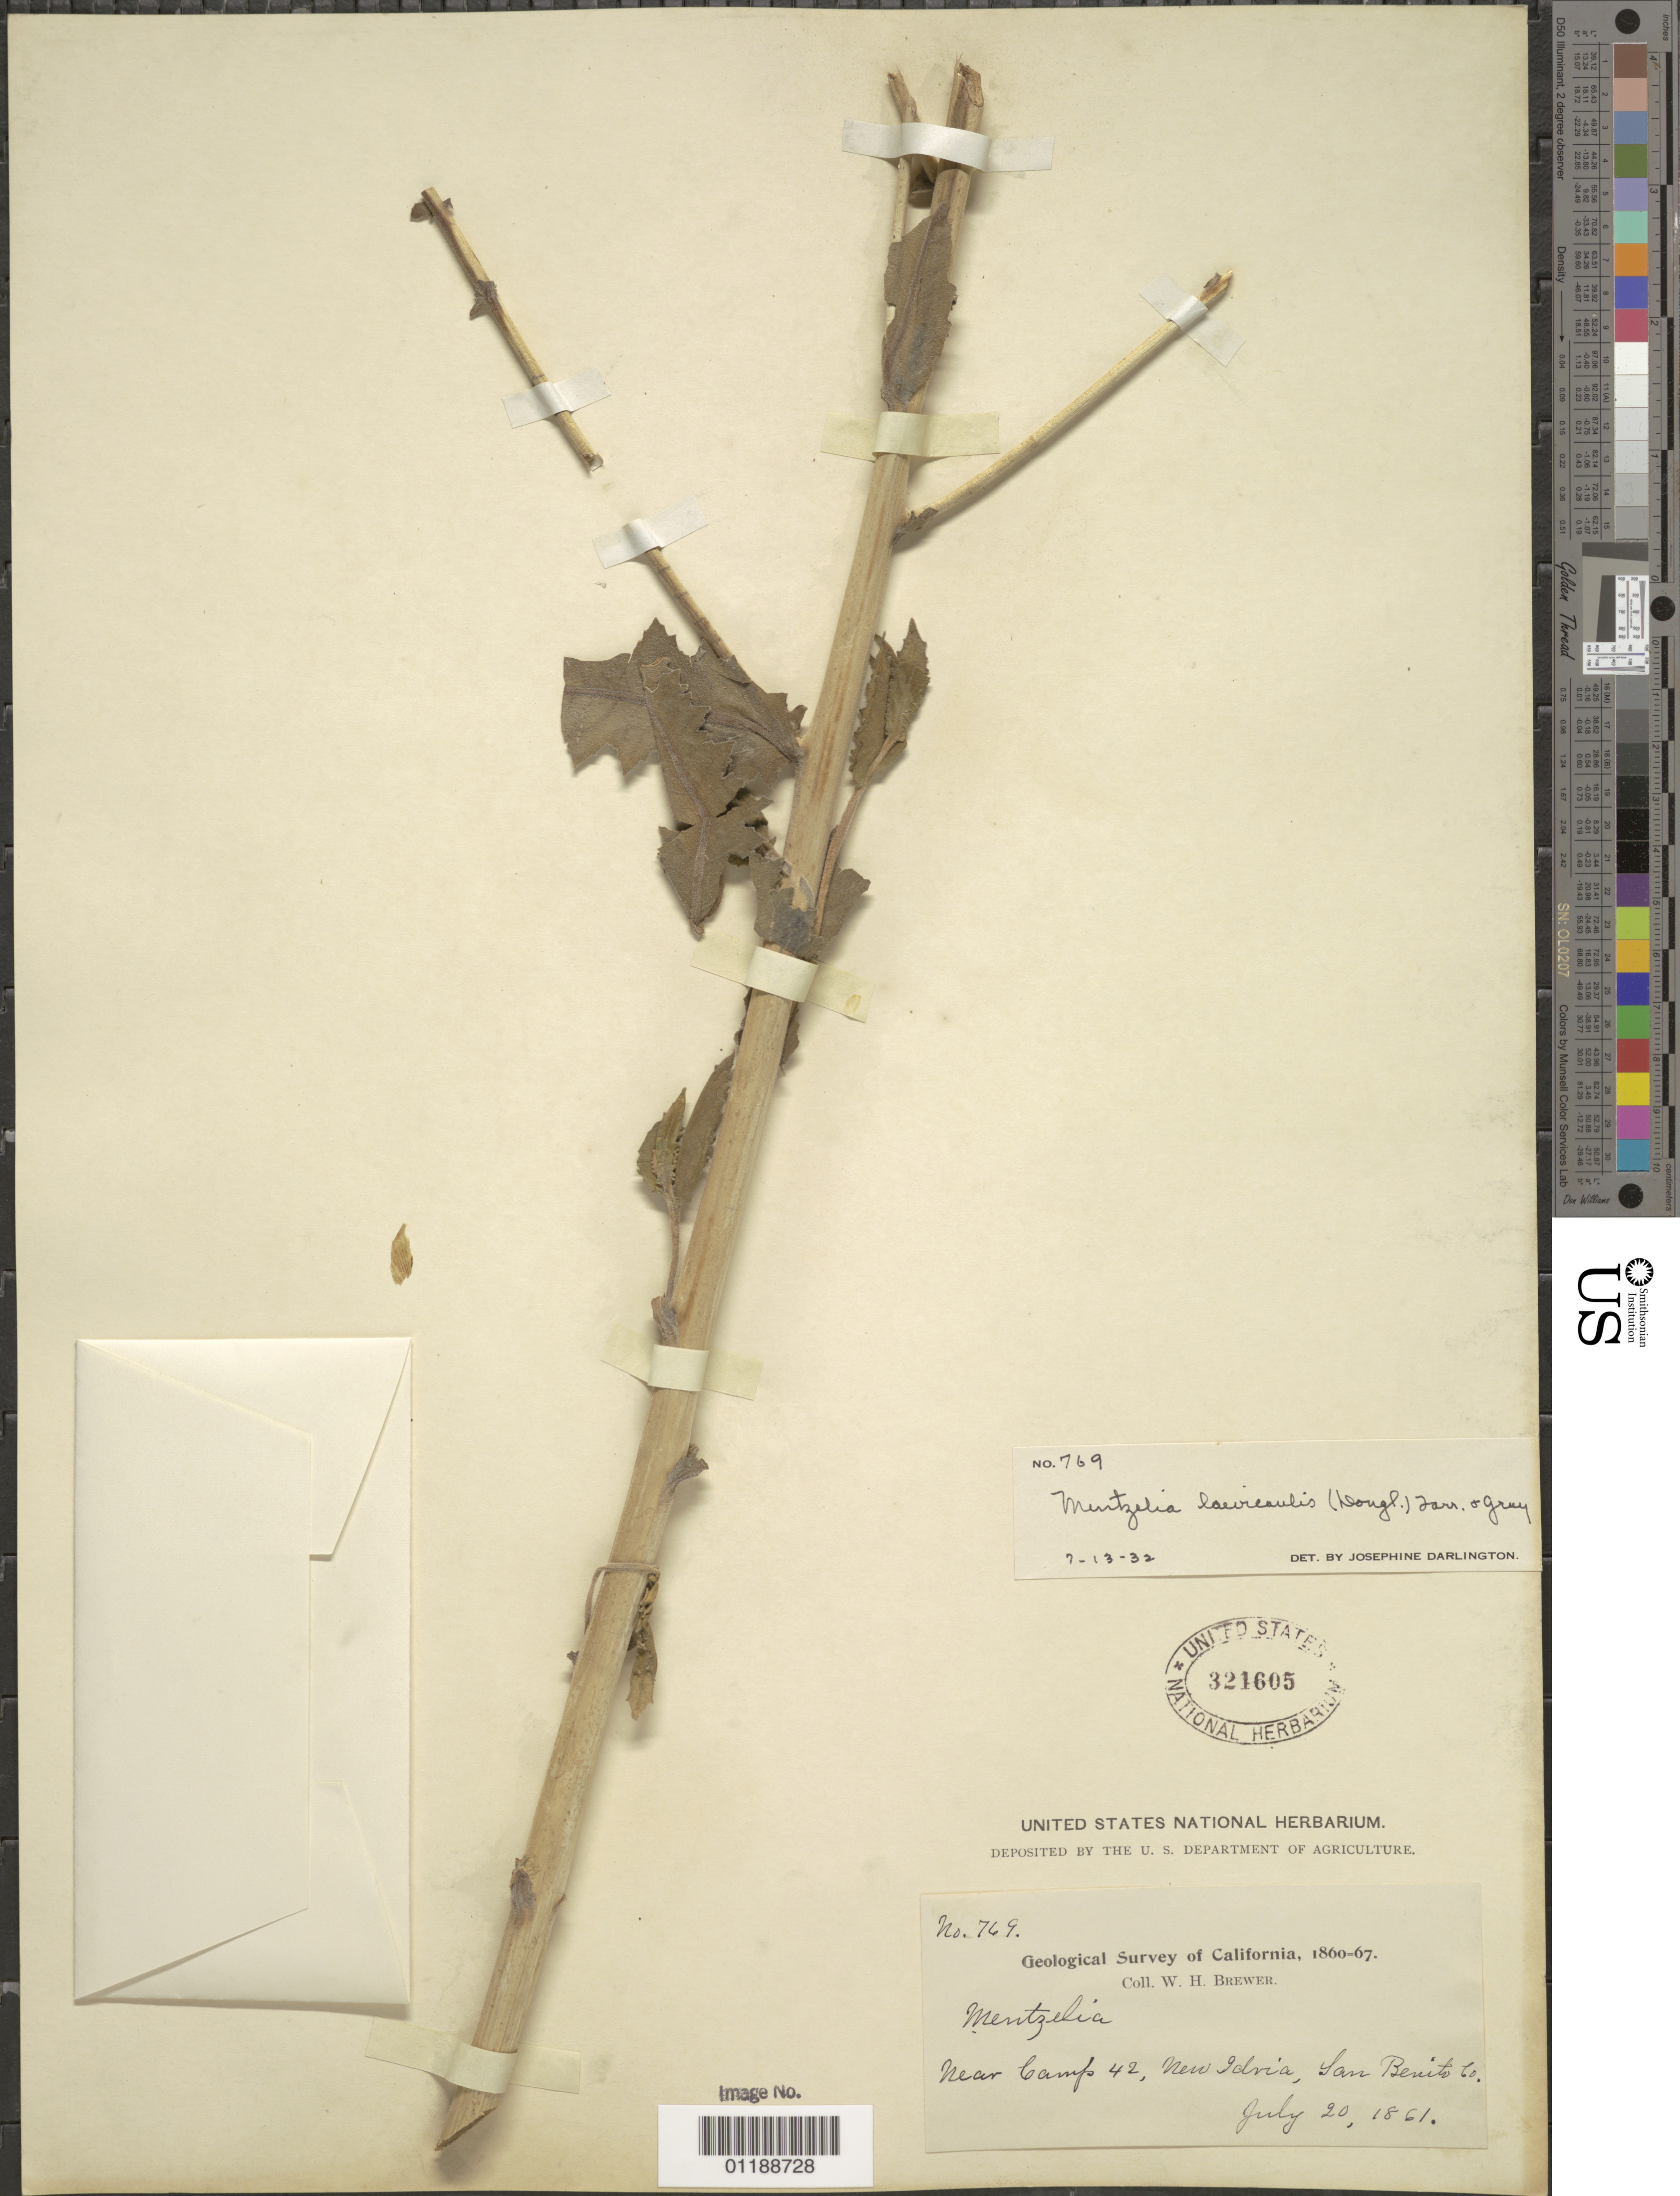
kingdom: Plantae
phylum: Tracheophyta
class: Magnoliopsida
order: Cornales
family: Loasaceae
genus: Mentzelia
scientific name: Mentzelia laevicaulis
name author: (Douglas ex Hook.) Torr. & A. Gray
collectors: W. H. Brewer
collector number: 769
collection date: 1861-07-20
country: United States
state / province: California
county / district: San Benito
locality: near camp 42, New Idria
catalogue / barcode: US 324605